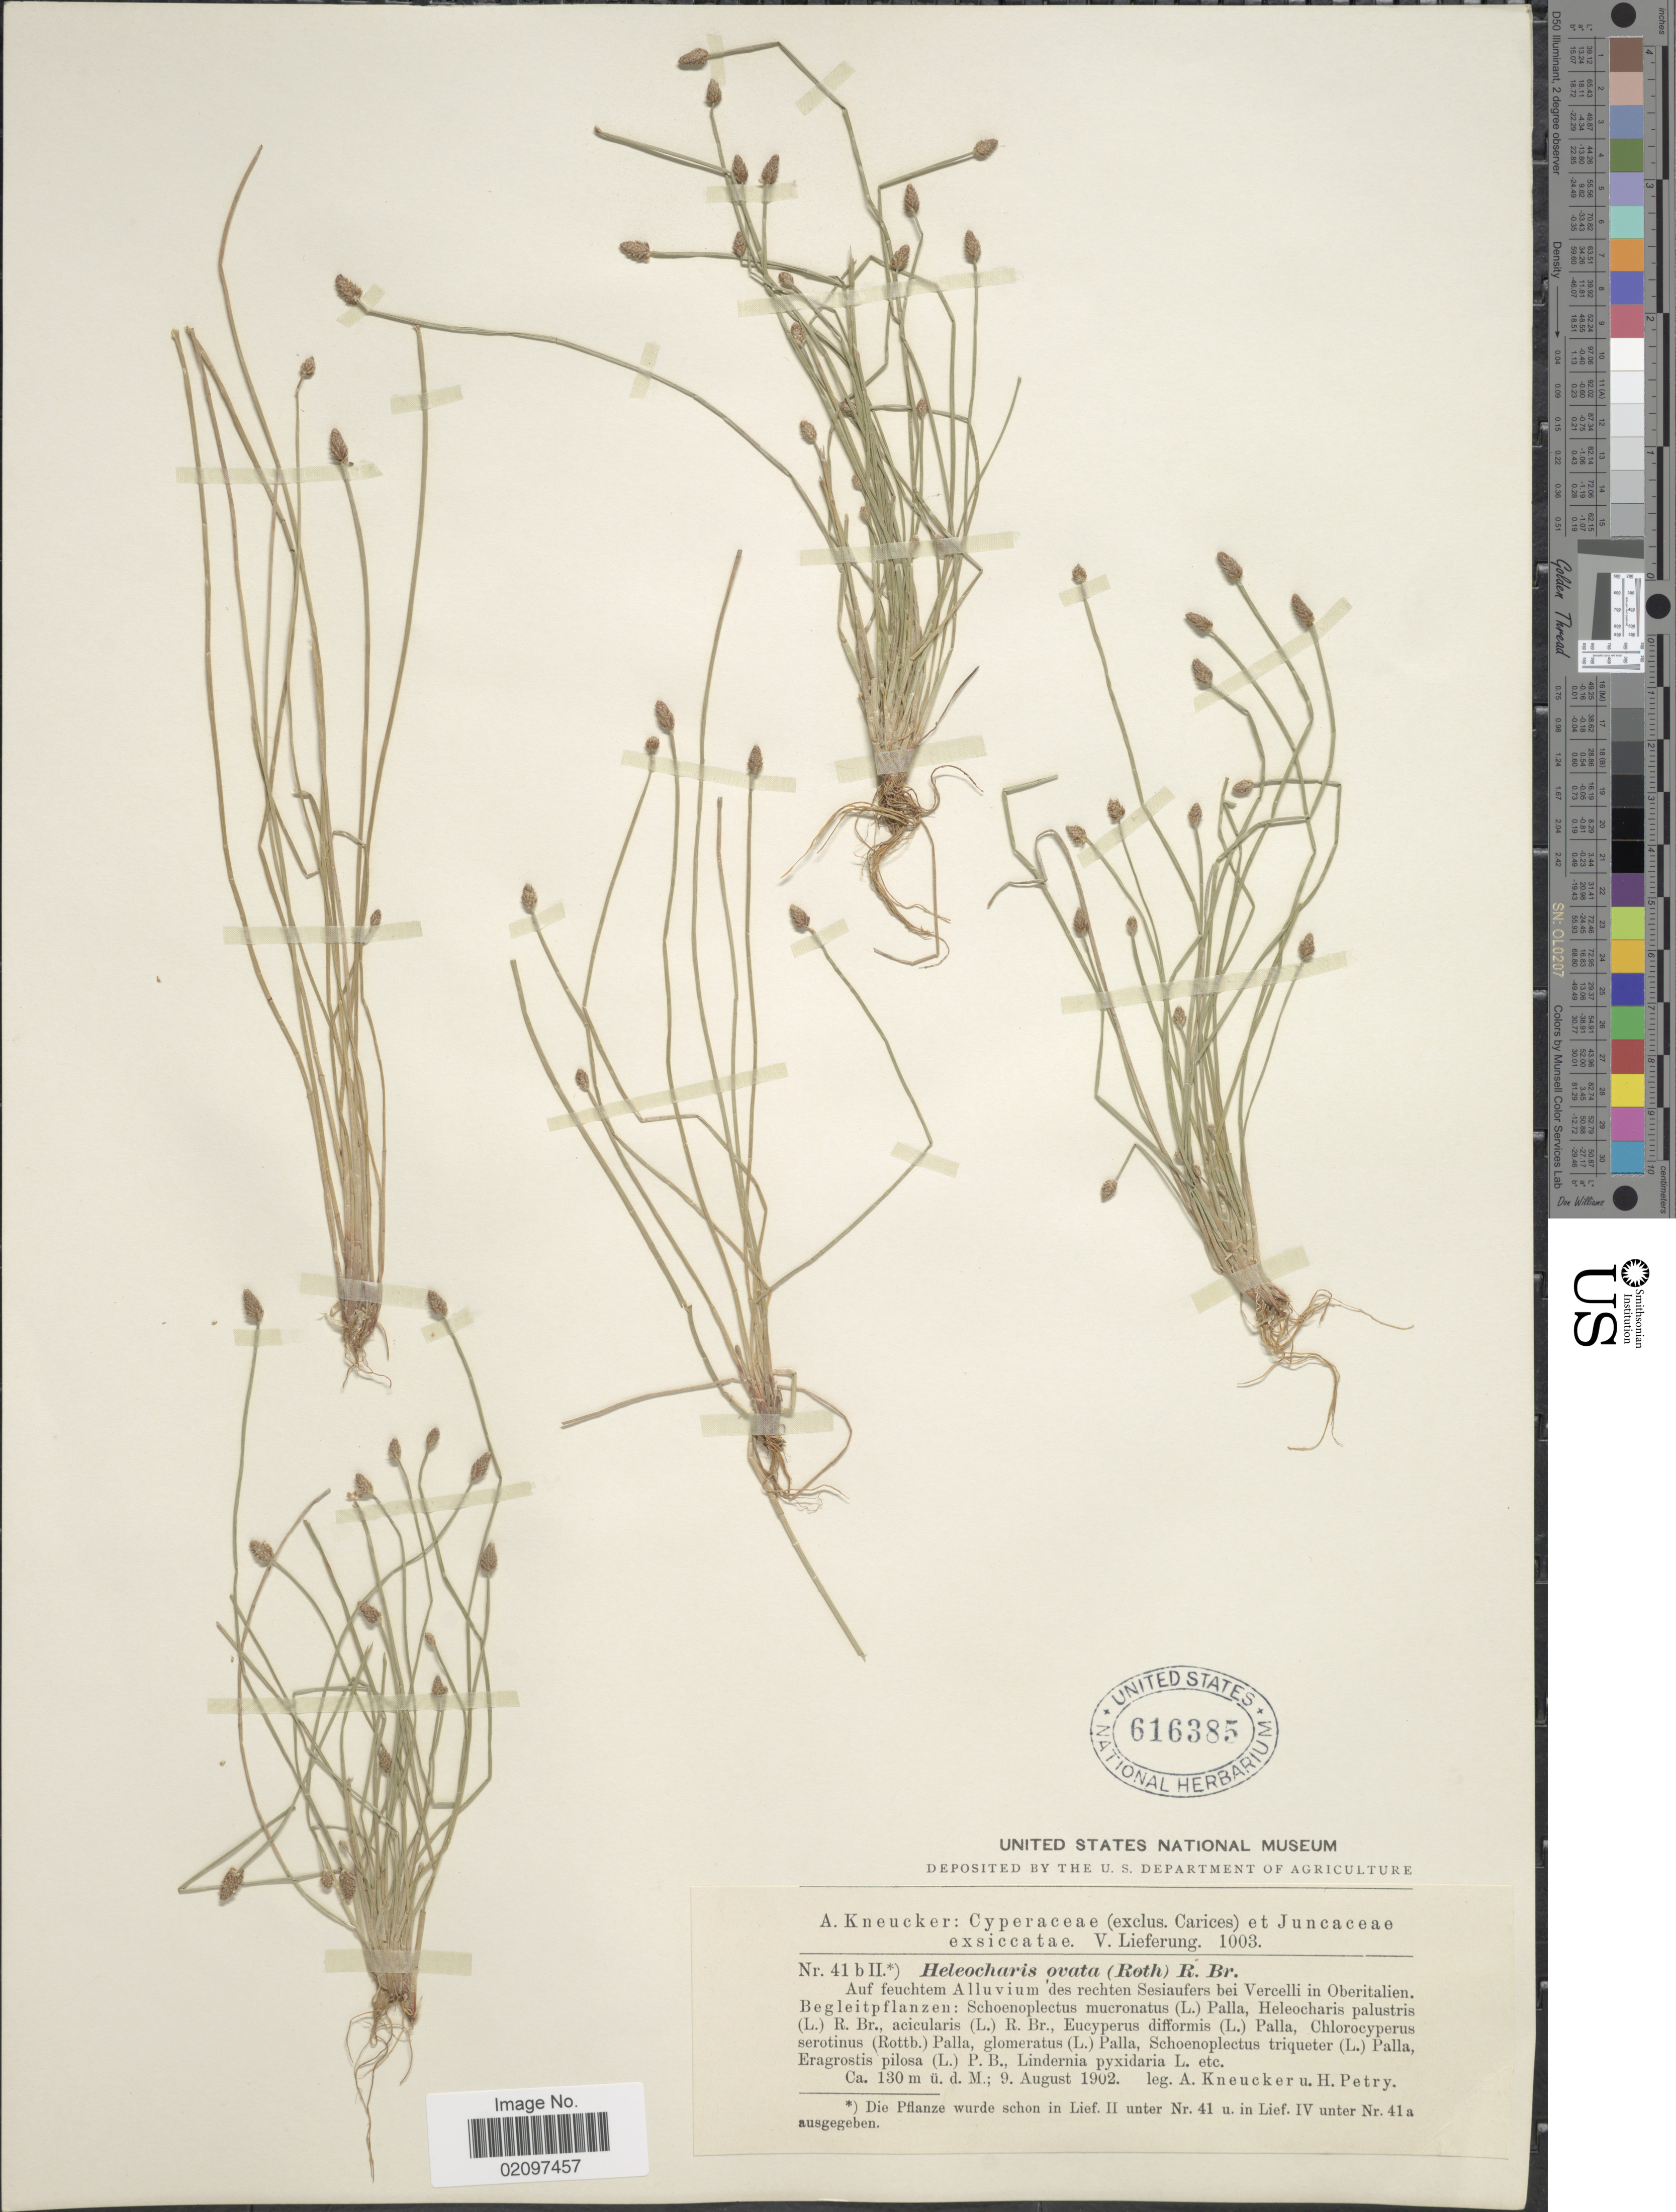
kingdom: Plantae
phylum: Tracheophyta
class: Liliopsida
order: Poales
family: Cyperaceae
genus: Eleocharis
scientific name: Eleocharis ovata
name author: (Roth) Roem. & Schult.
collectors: A. Kneucker & H. Petry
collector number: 41bII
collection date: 1902-08-09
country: Italy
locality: Auf feuchtem Alluvium des rechten Sesiaufers bei Vercelli in Oberitalien.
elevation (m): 130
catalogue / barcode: US 616385